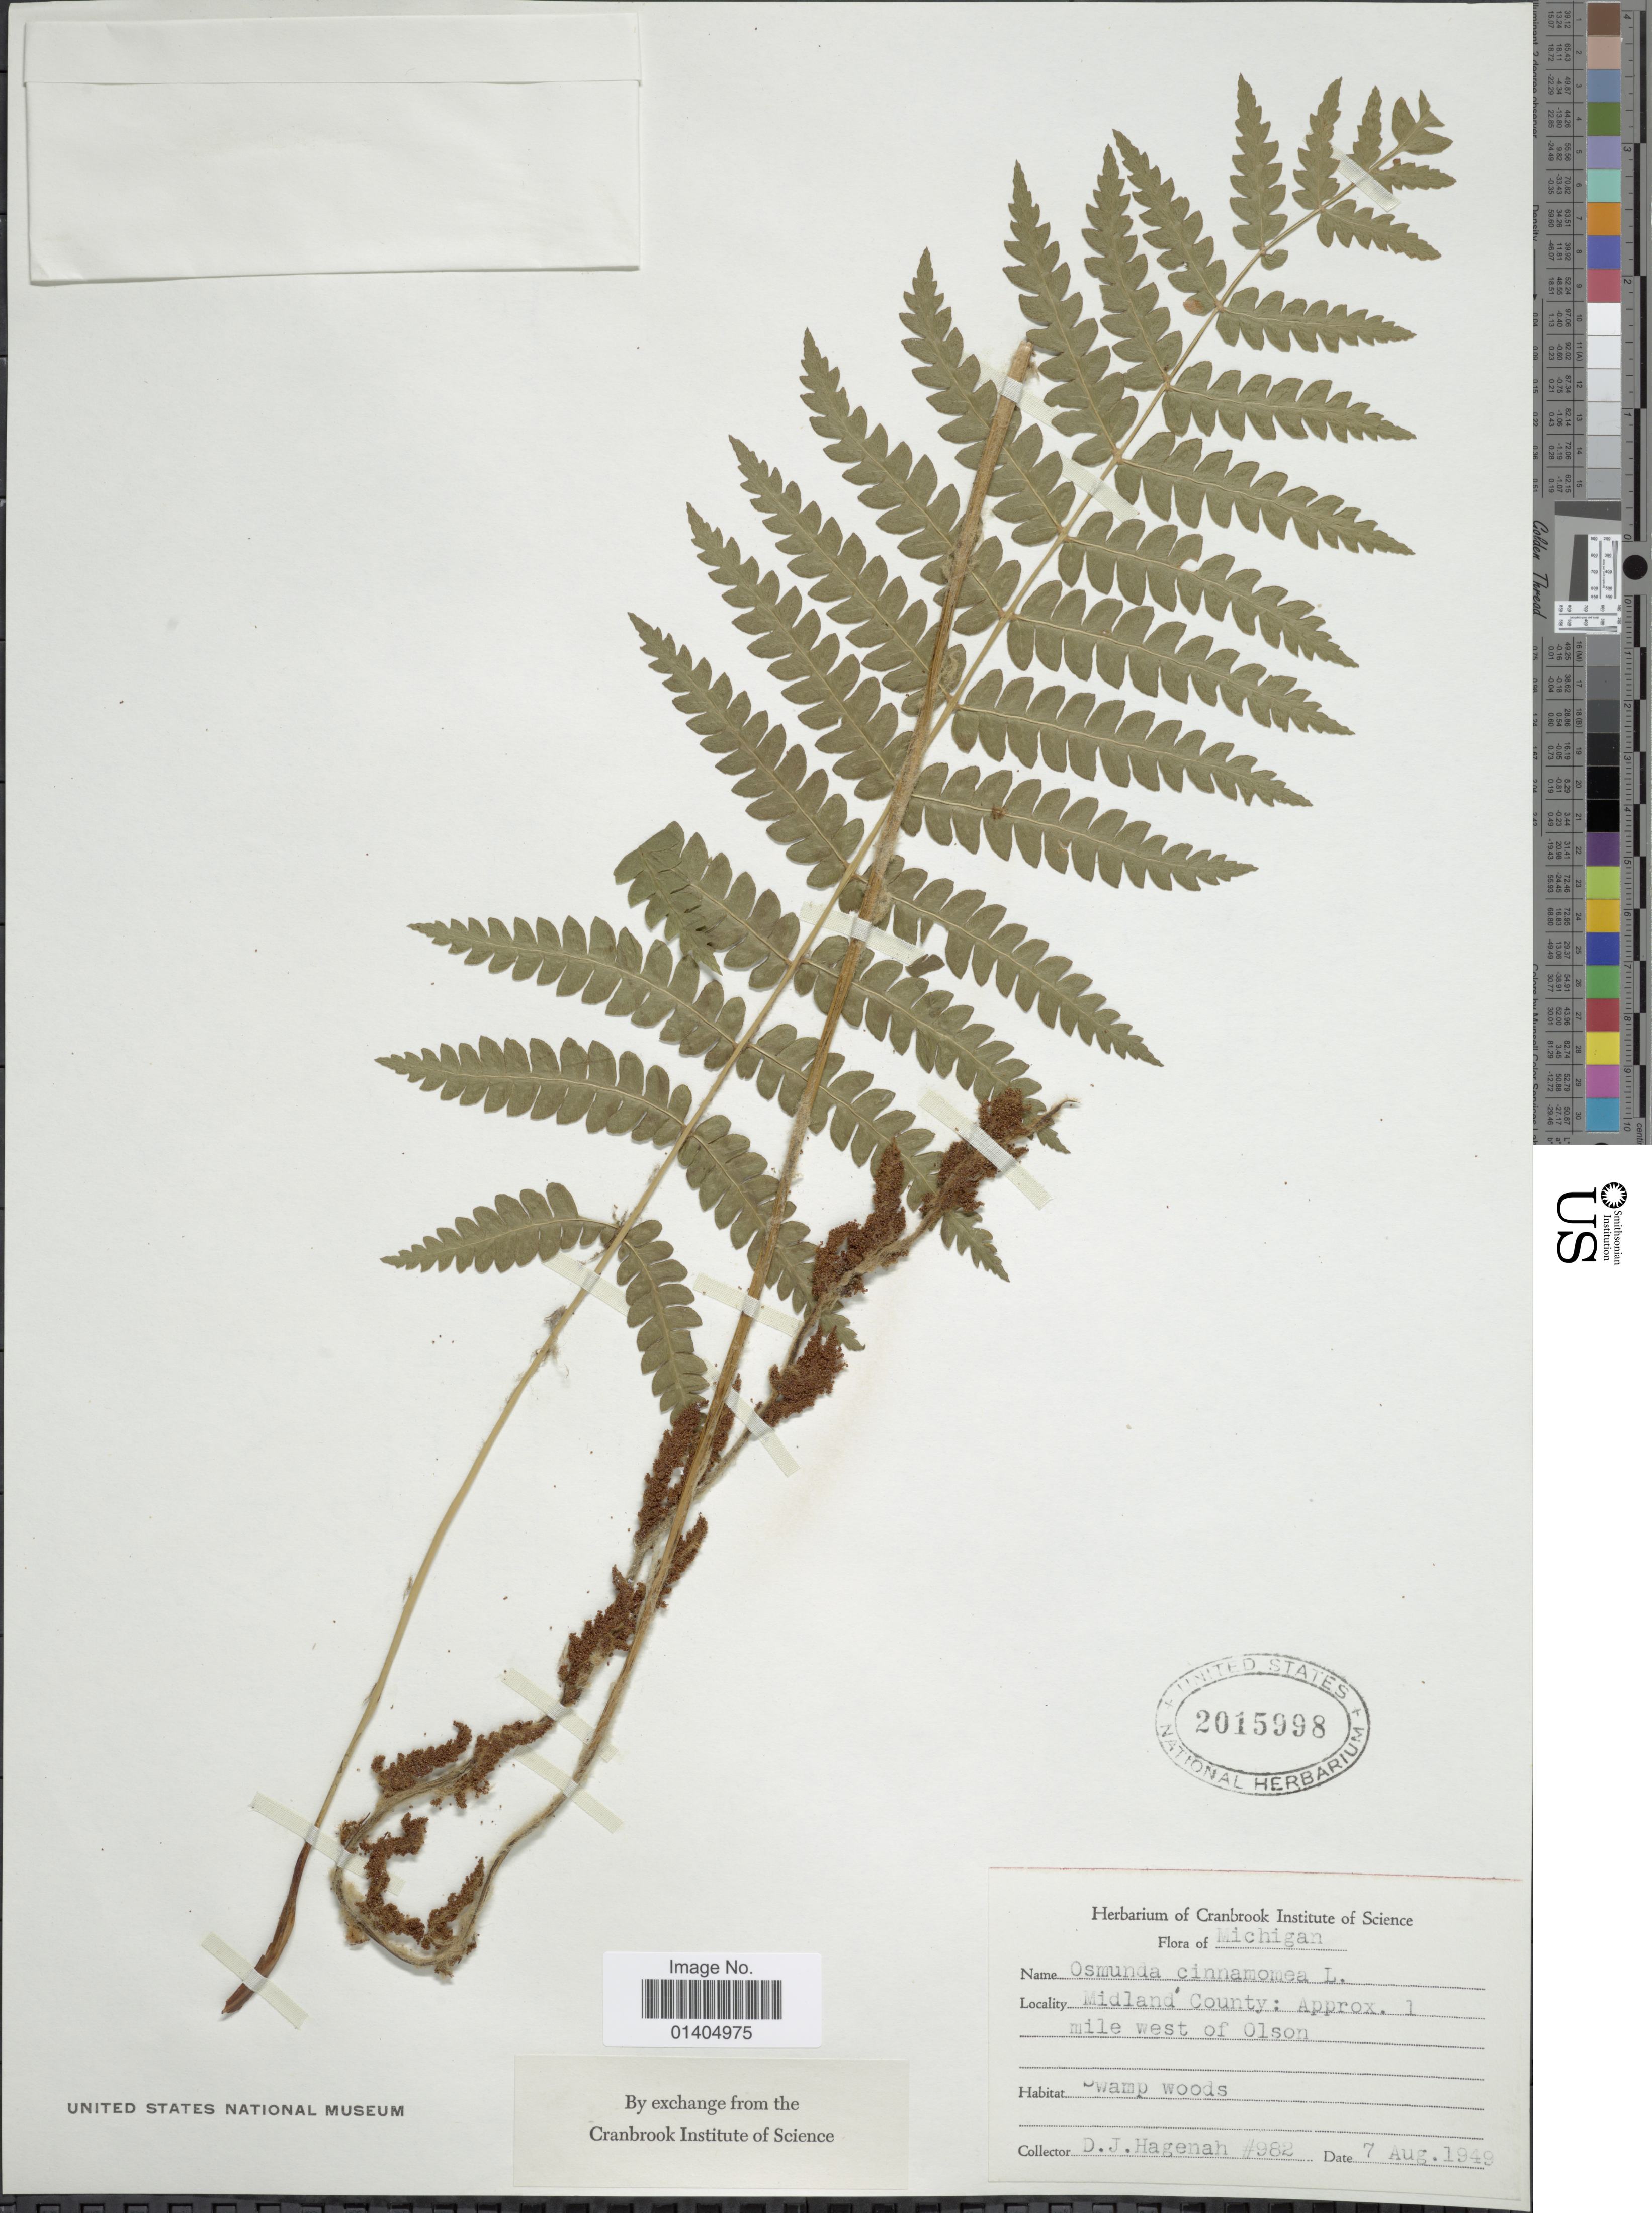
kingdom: Plantae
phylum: Tracheophyta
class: Polypodiopsida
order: Osmundales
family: Osmundaceae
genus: Osmundastrum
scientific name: Osmundastrum cinnamomeum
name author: (L.) C. Presl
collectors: D. Hagenah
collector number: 982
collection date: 1949-08-07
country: United States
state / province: Michigan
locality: Midland County: Approx. 1 mile west of Olson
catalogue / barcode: US 2015998